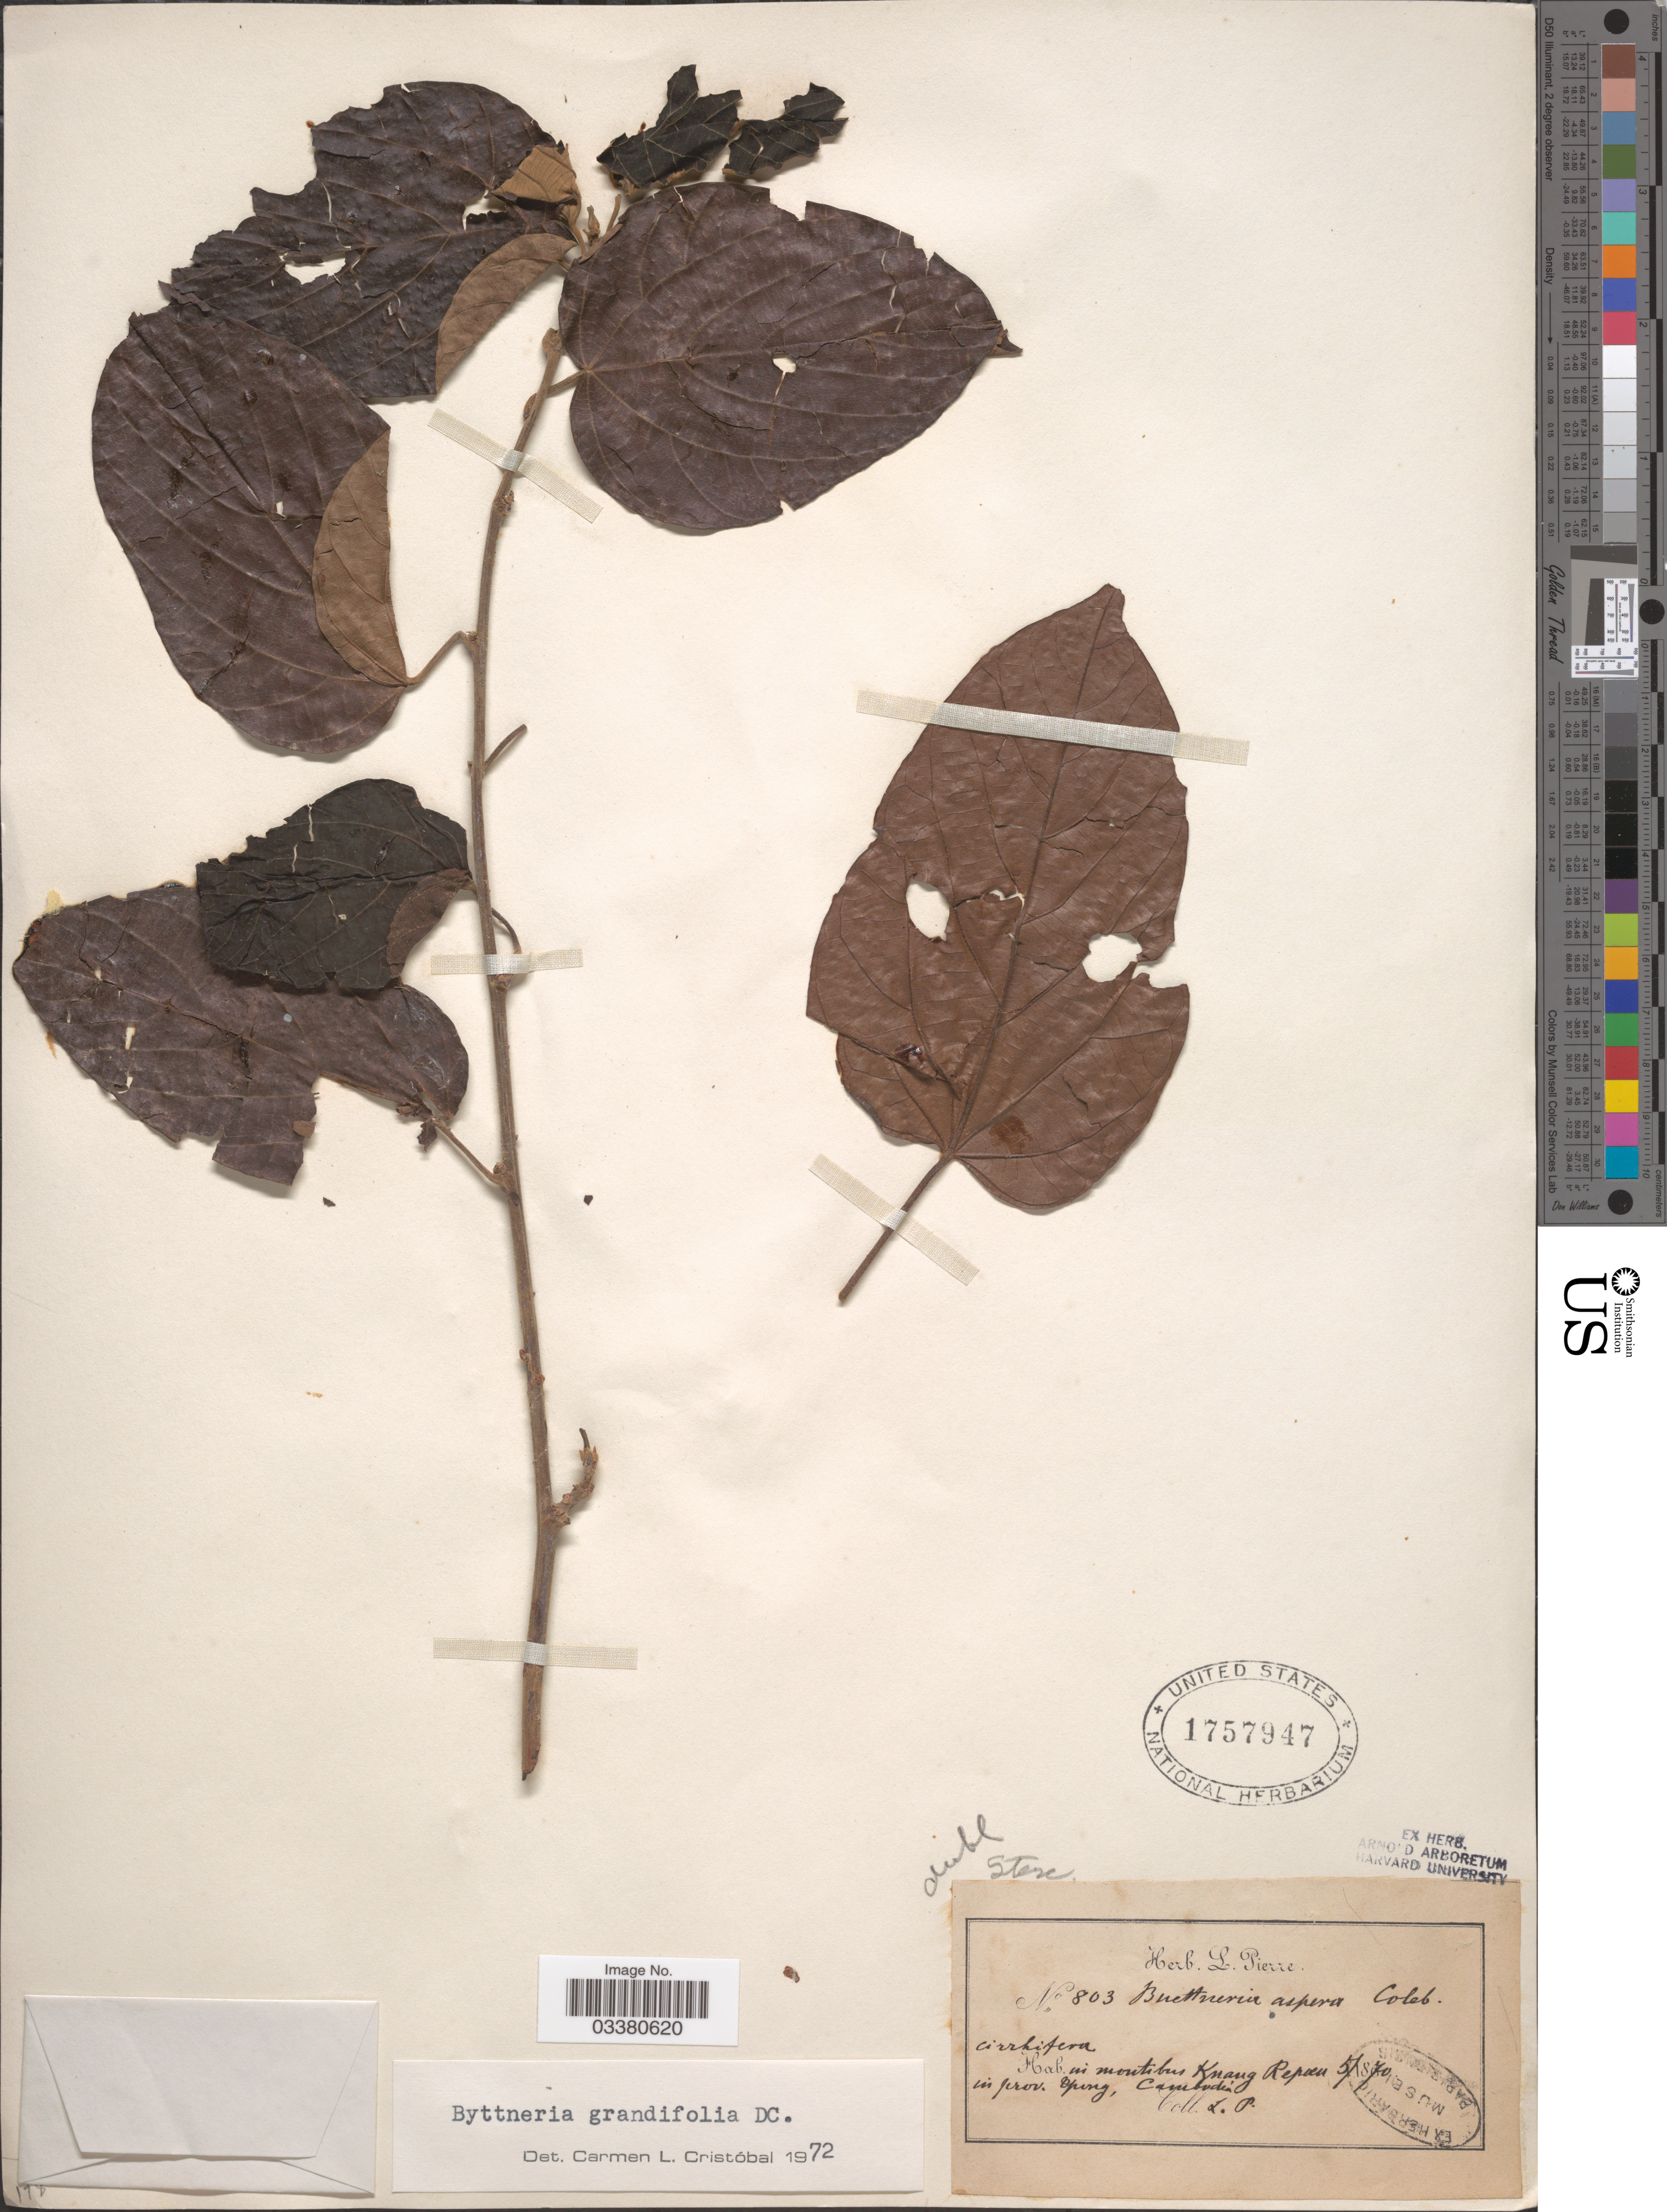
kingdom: Plantae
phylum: Tracheophyta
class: Magnoliopsida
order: Malvales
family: Malvaceae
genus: Byttneria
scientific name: Byttneria grandifolia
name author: DC.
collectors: L. Pierre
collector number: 803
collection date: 1870-05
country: Cambodia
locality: In montibus Knang Repoeu [interpreted] in prov. Tpong.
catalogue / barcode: US 1757947